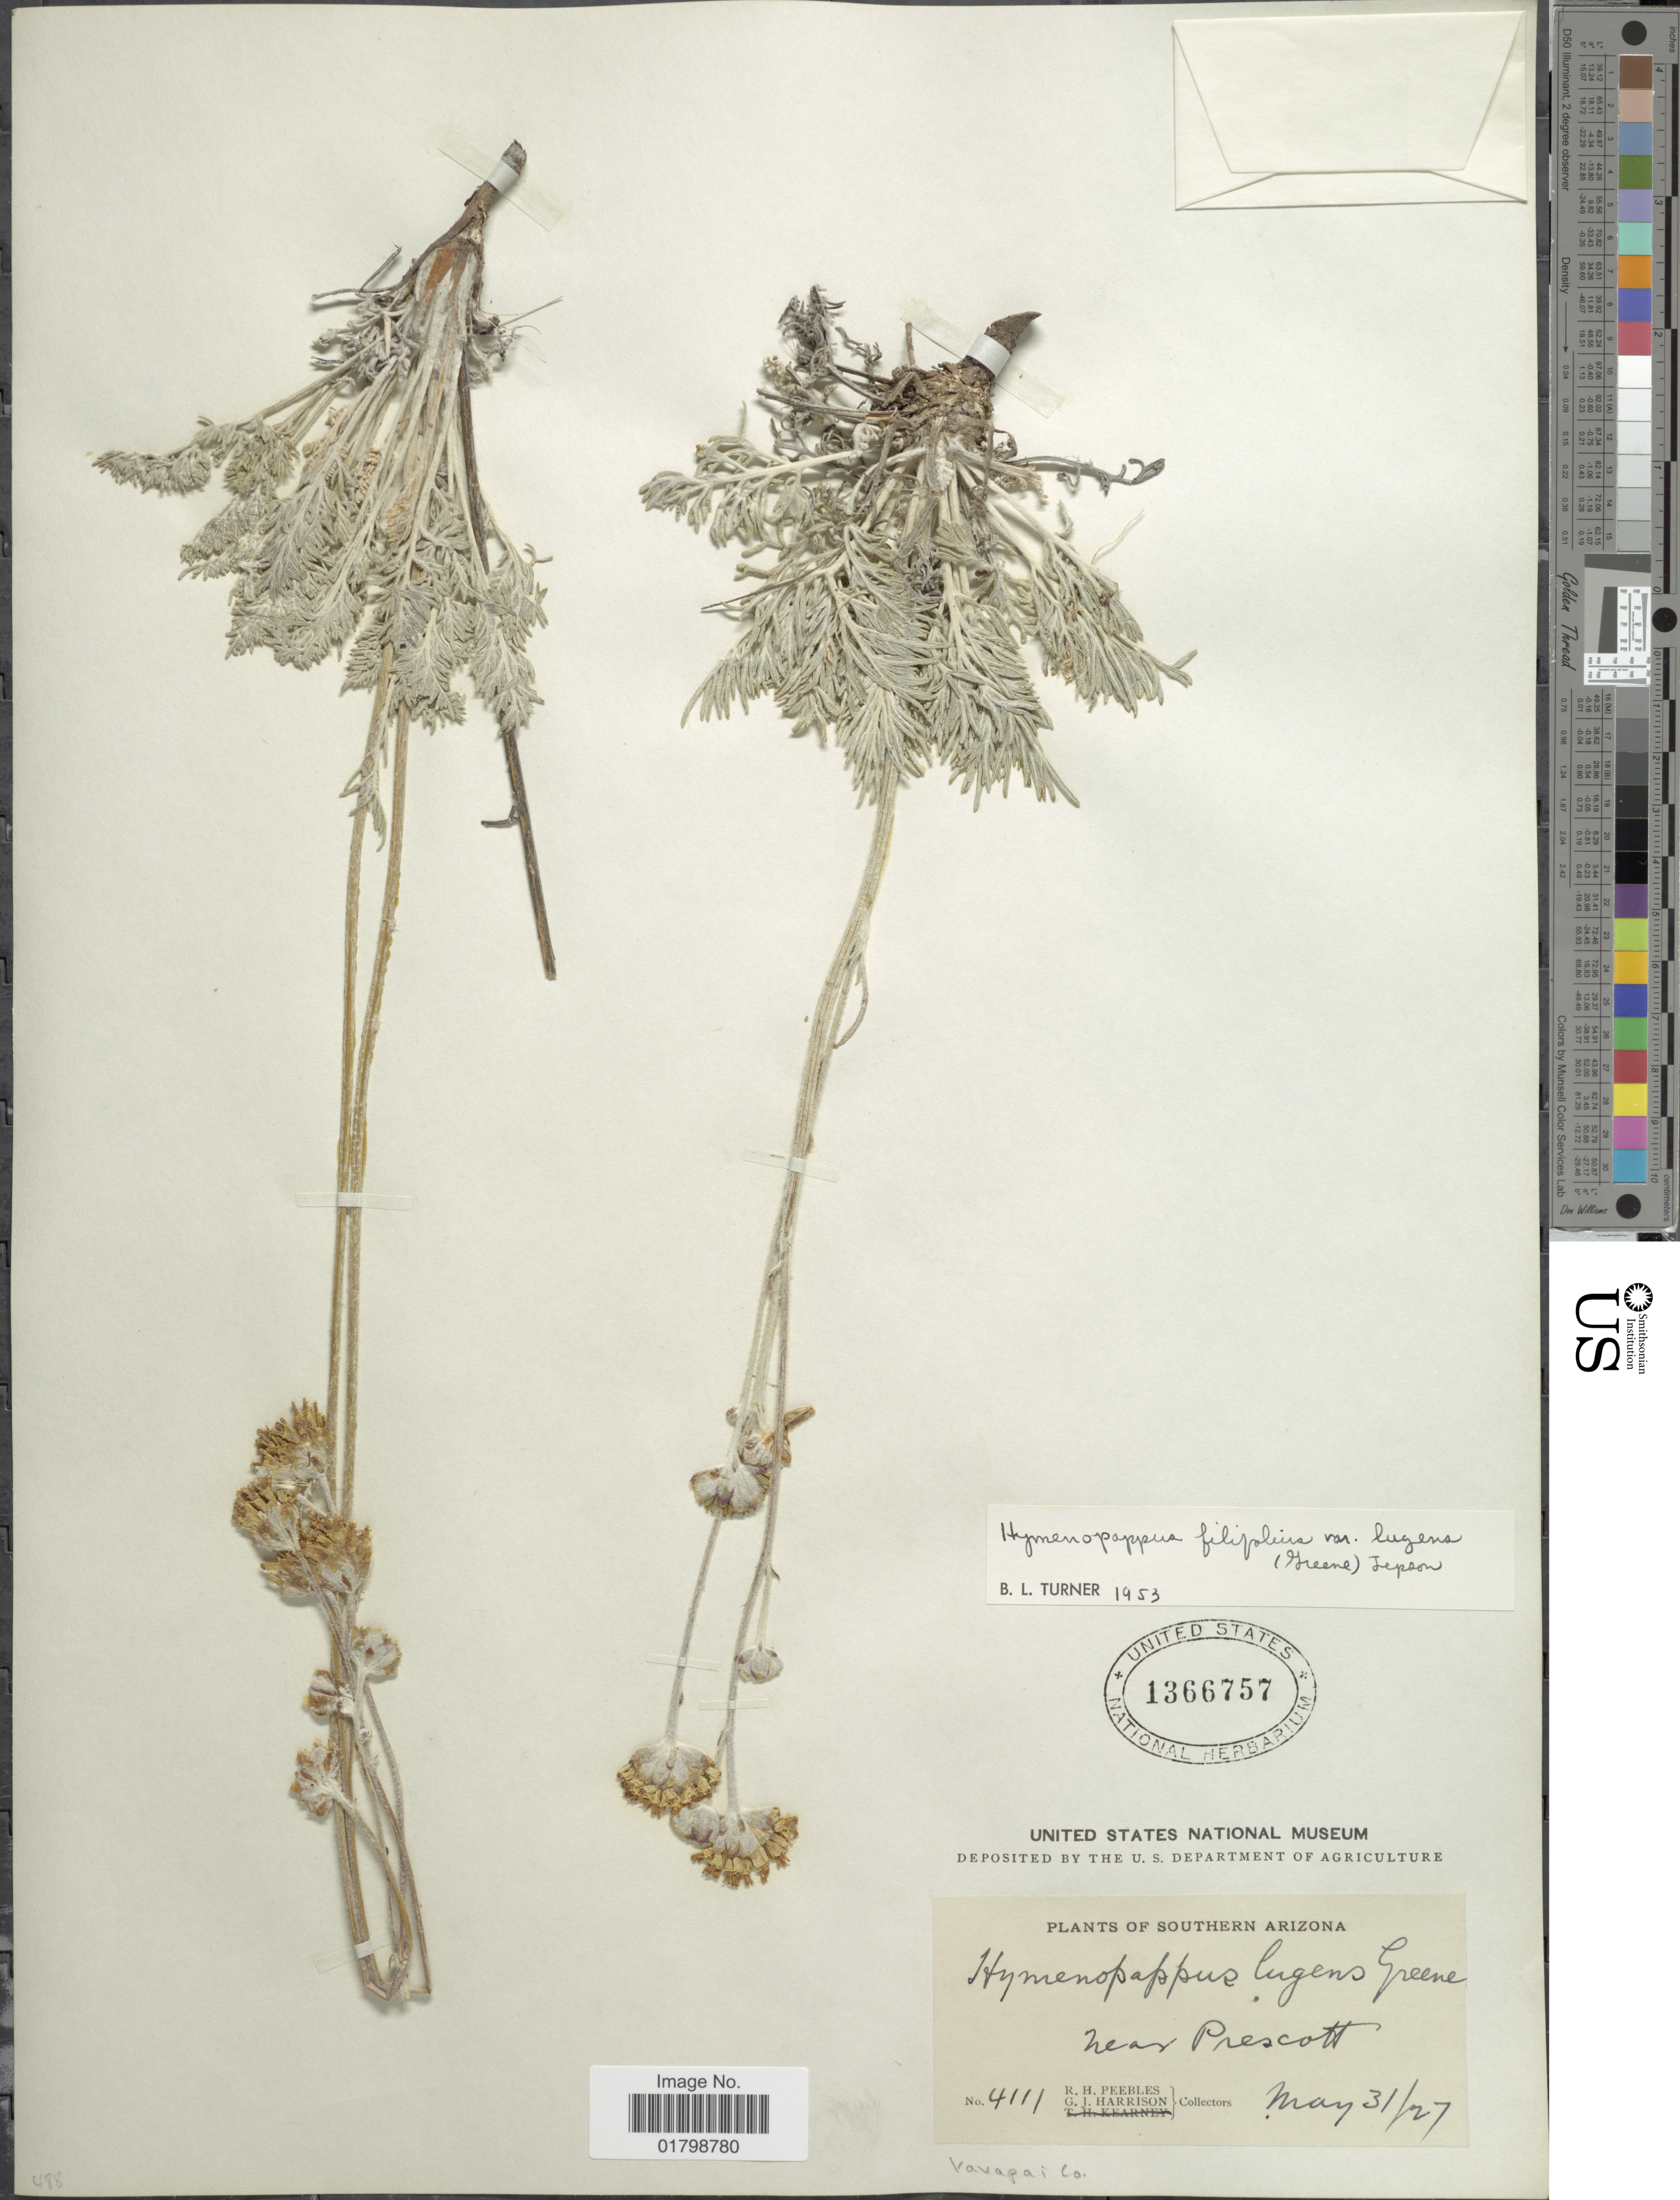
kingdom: Plantae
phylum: Tracheophyta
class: Magnoliopsida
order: Asterales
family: Asteraceae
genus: Hymenopappus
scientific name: Hymenopappus filifolius var. lugens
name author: (Greene) Jeps.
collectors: R. H. Peebles & G. J. Harrison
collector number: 4111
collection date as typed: Transcribed d/m/y: 31/5/27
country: United States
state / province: Arizona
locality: Southern Arizona, Near Prescott, Yavapai Co.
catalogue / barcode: US 1366757